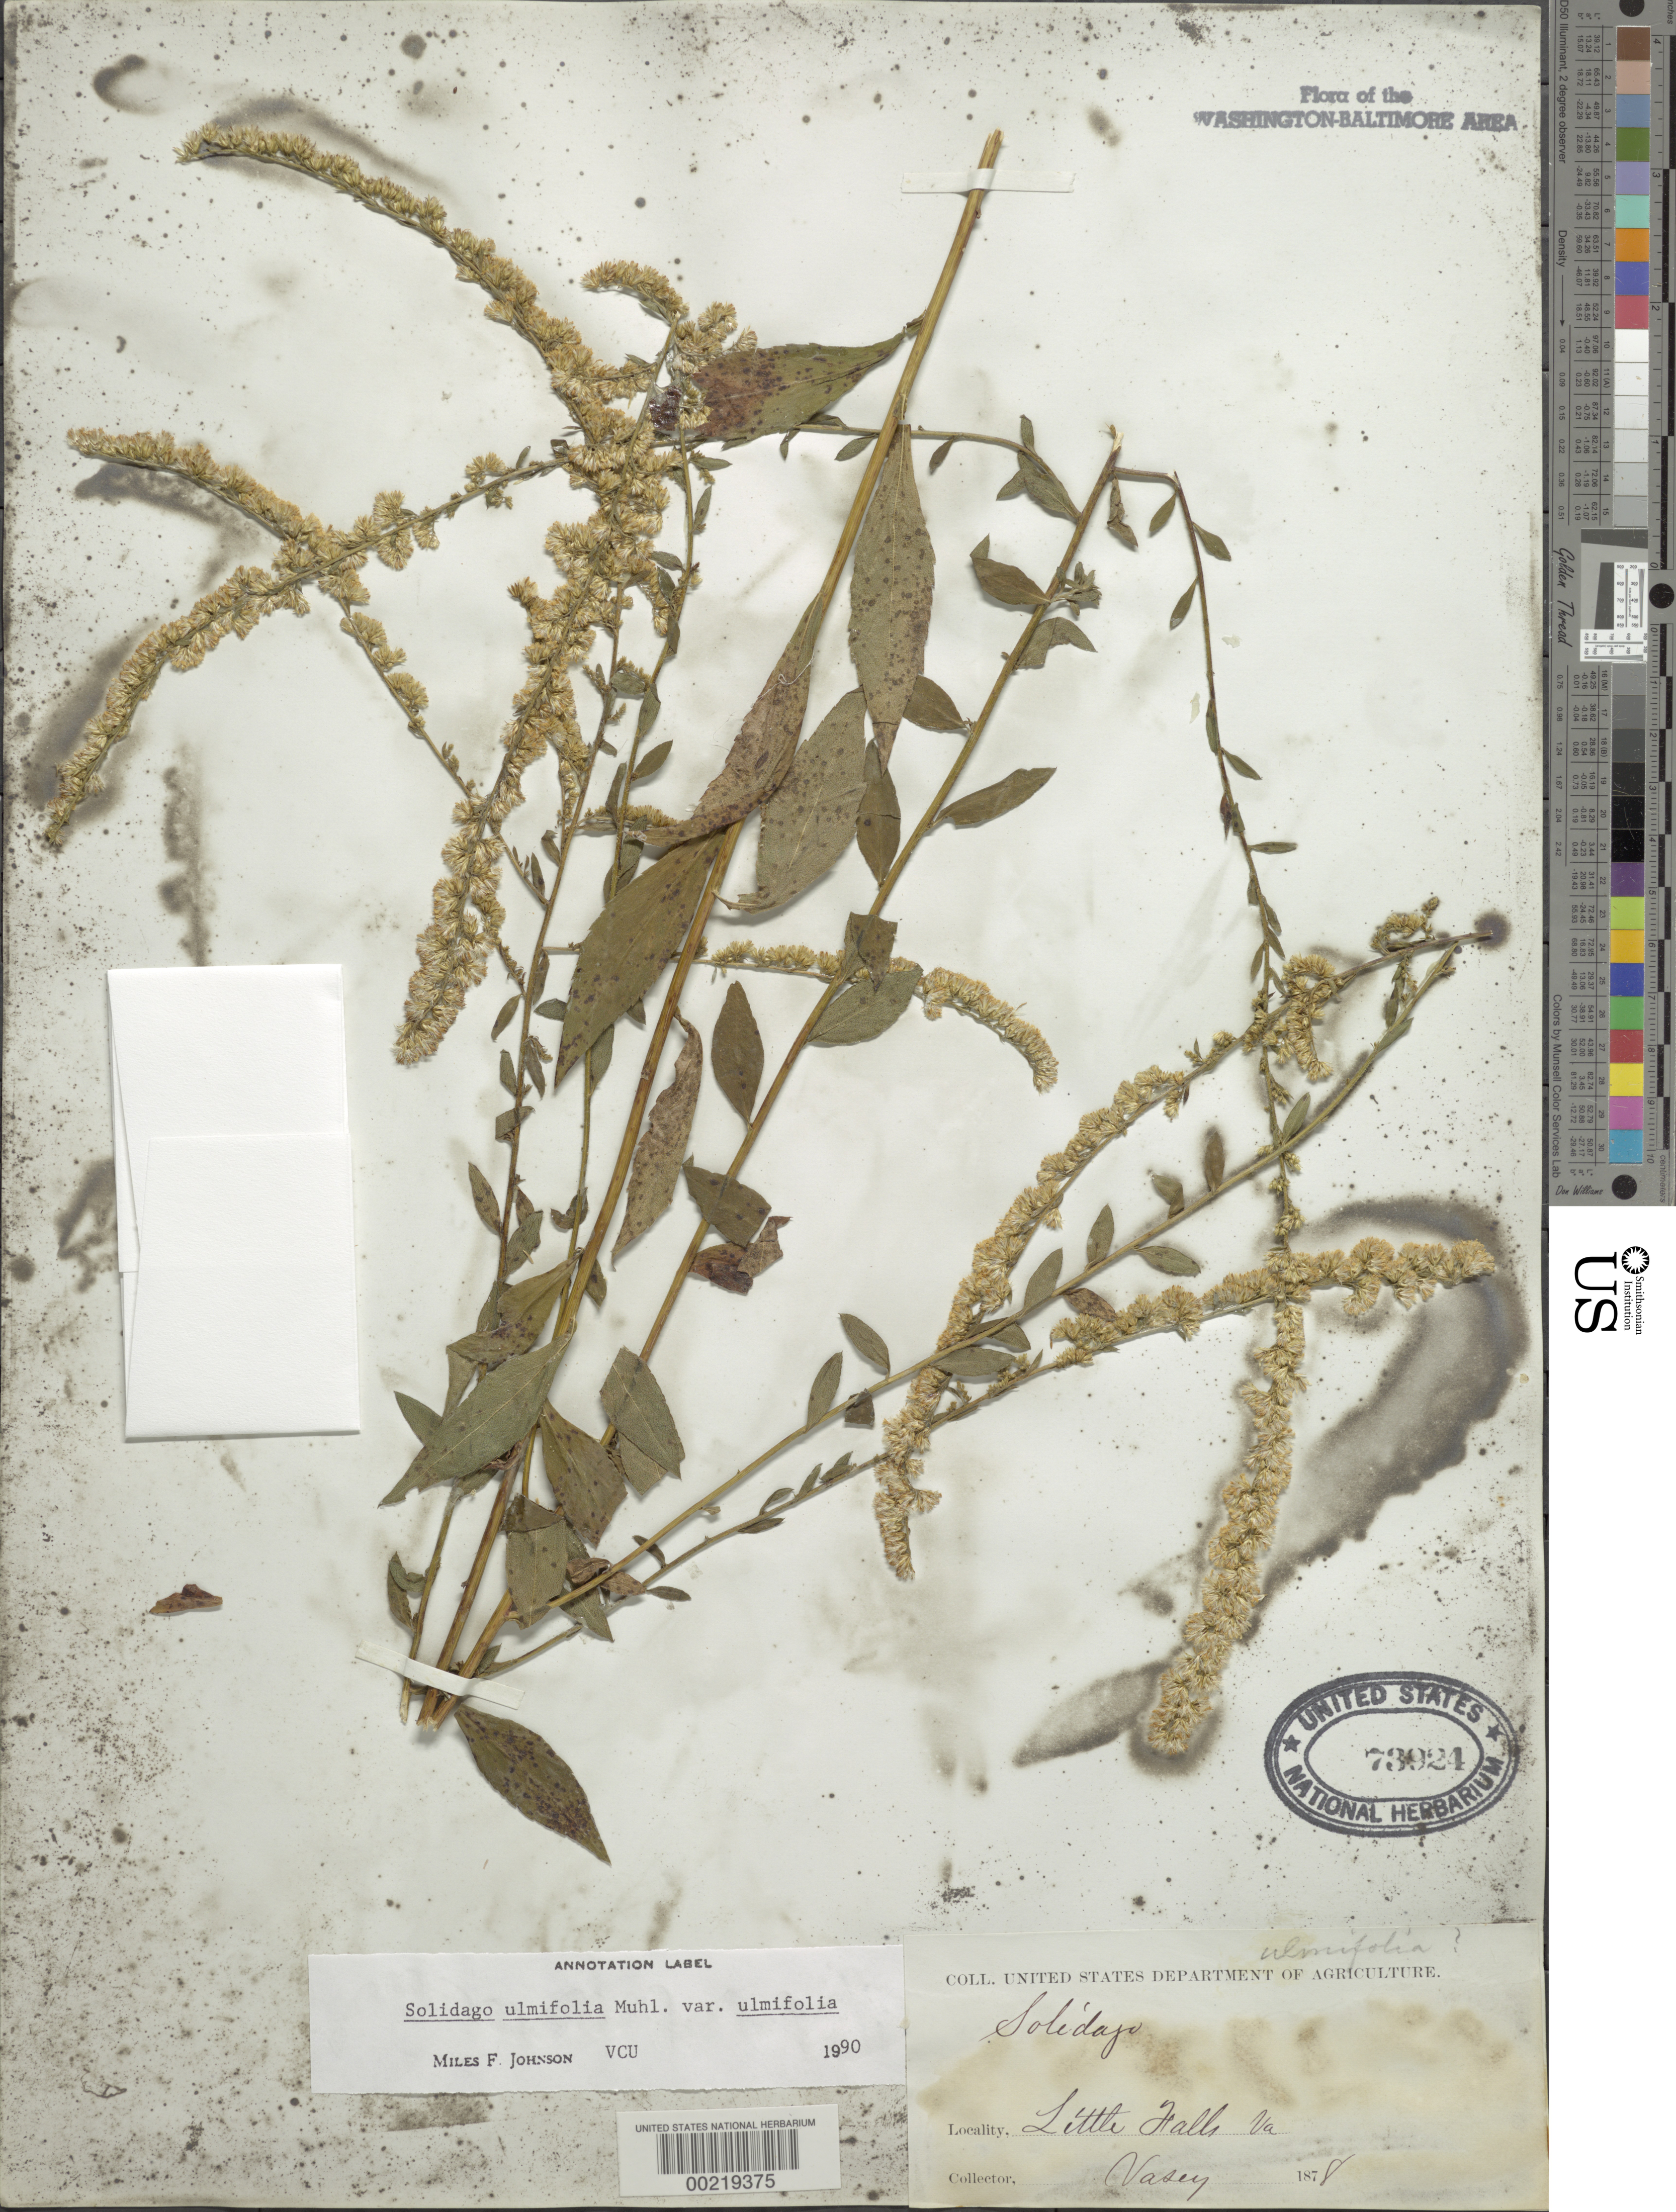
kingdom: Plantae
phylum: Tracheophyta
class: Magnoliopsida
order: Asterales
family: Asteraceae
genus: Solidago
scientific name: Solidago ulmifolia var. ulmifolia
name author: Muhl.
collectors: G. Vasey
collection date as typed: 1878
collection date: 1878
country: United States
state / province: Virginia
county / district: Fairfax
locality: Little Falls C. & O. Canal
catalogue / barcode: US 73924